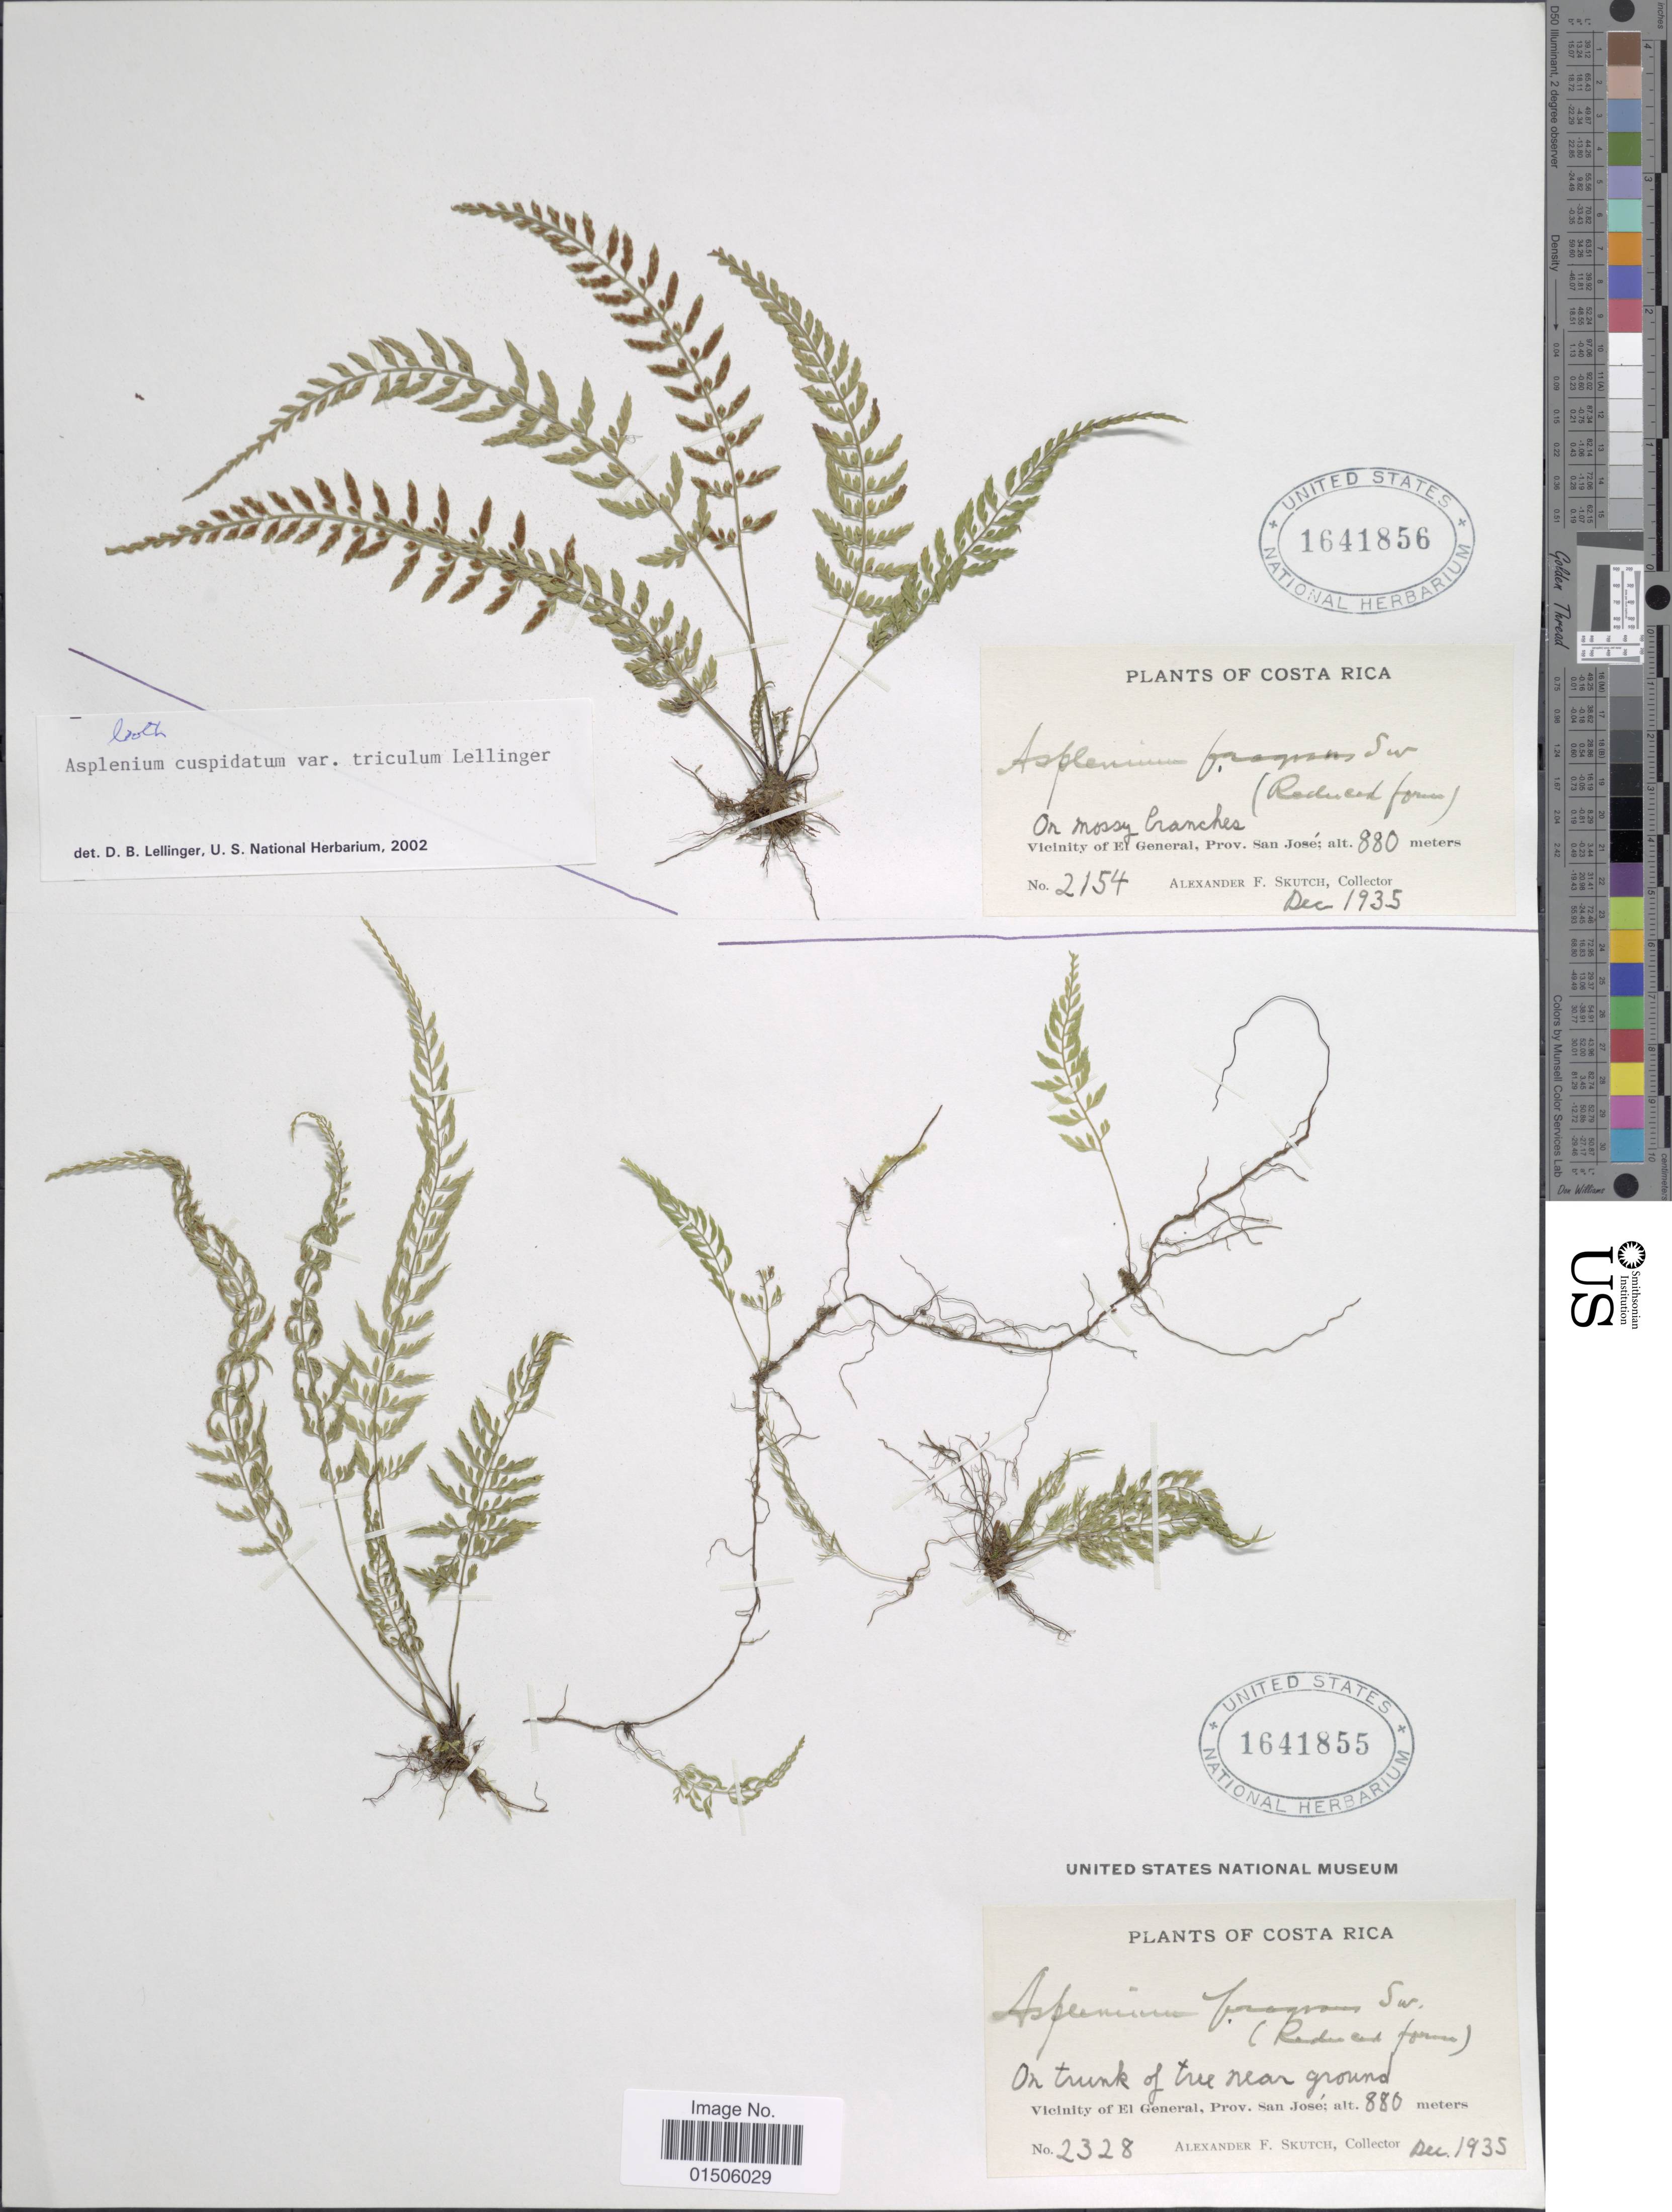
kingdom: Plantae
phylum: Tracheophyta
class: Polypodiopsida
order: Polypodiales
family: Aspleniaceae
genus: Asplenium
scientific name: Asplenium cuspidatum var. triculum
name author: Lellinger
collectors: A. F. Skutch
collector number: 2328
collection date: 1935-12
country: Costa Rica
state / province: San José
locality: Vicinity of El General. Prov. San Jose.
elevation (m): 880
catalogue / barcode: US 1641855-2